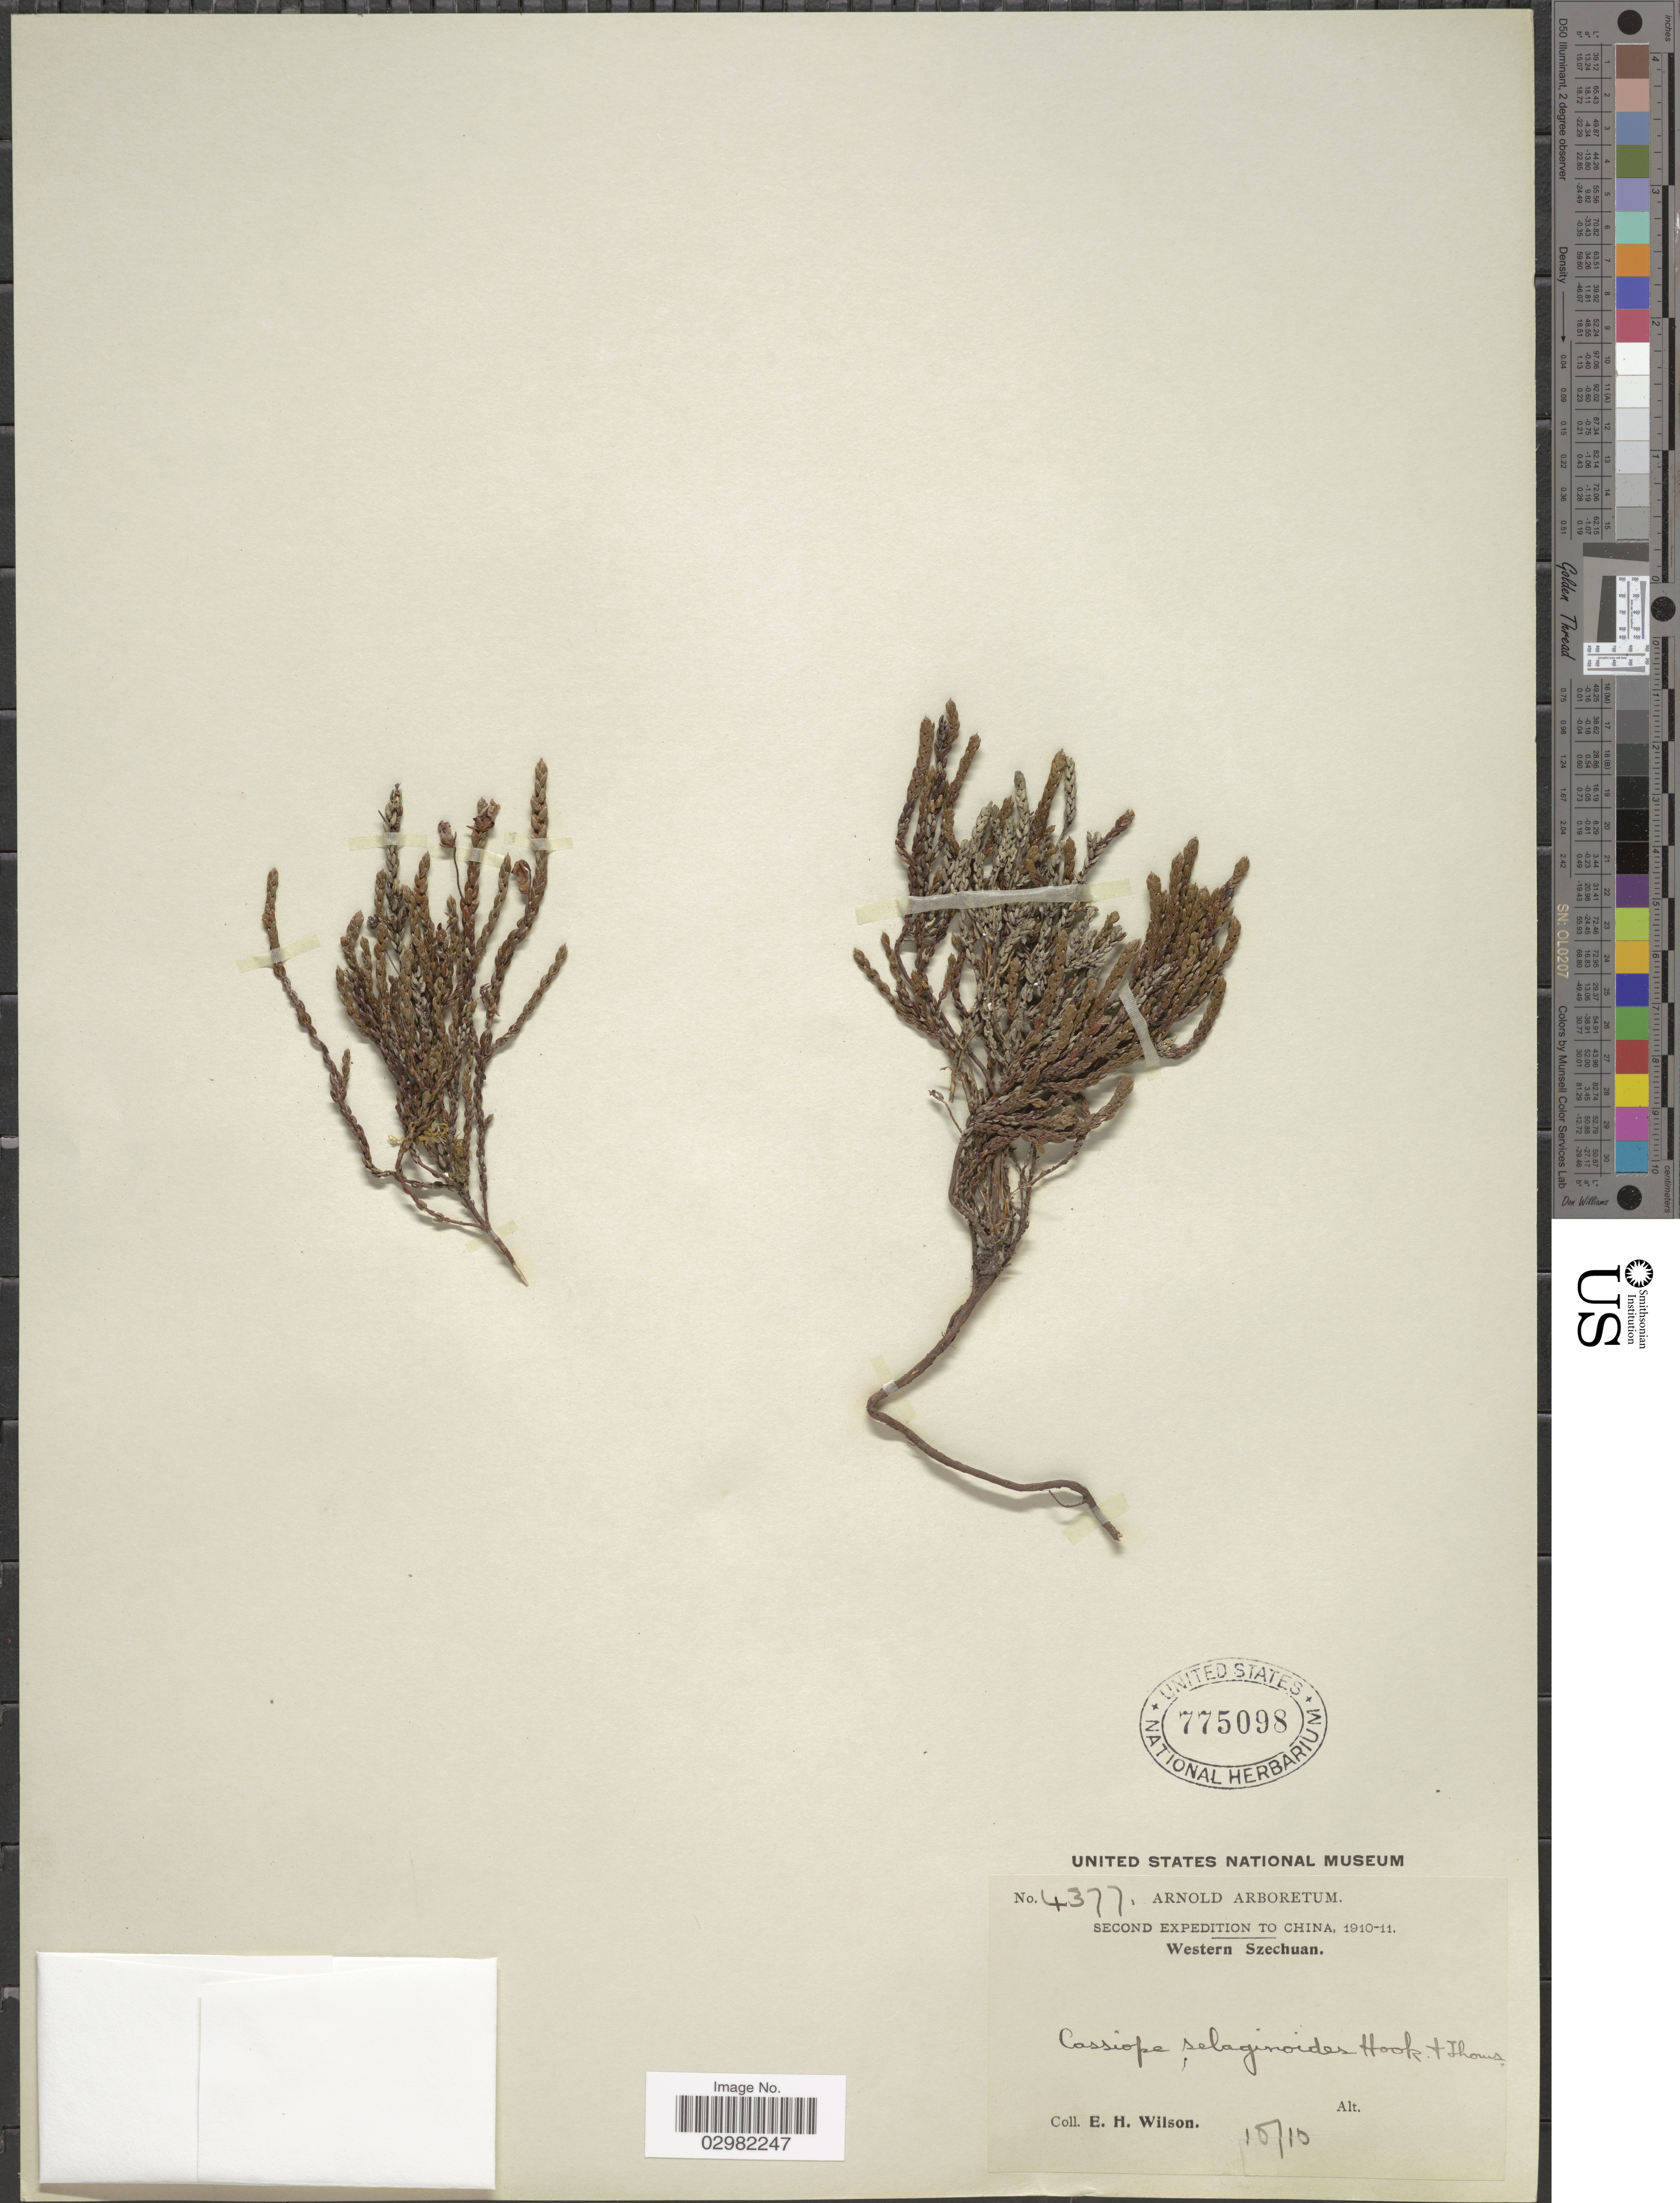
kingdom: Plantae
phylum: Tracheophyta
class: Magnoliopsida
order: Ericales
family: Ericaceae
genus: Cassiope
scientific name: Cassiope selaginoides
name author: Hook. f. & Thomson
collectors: E. Wilson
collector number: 4377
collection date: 1910-10-10/1911-10-10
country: China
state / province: Sichuan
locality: Western Szechuan.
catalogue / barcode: US 775098